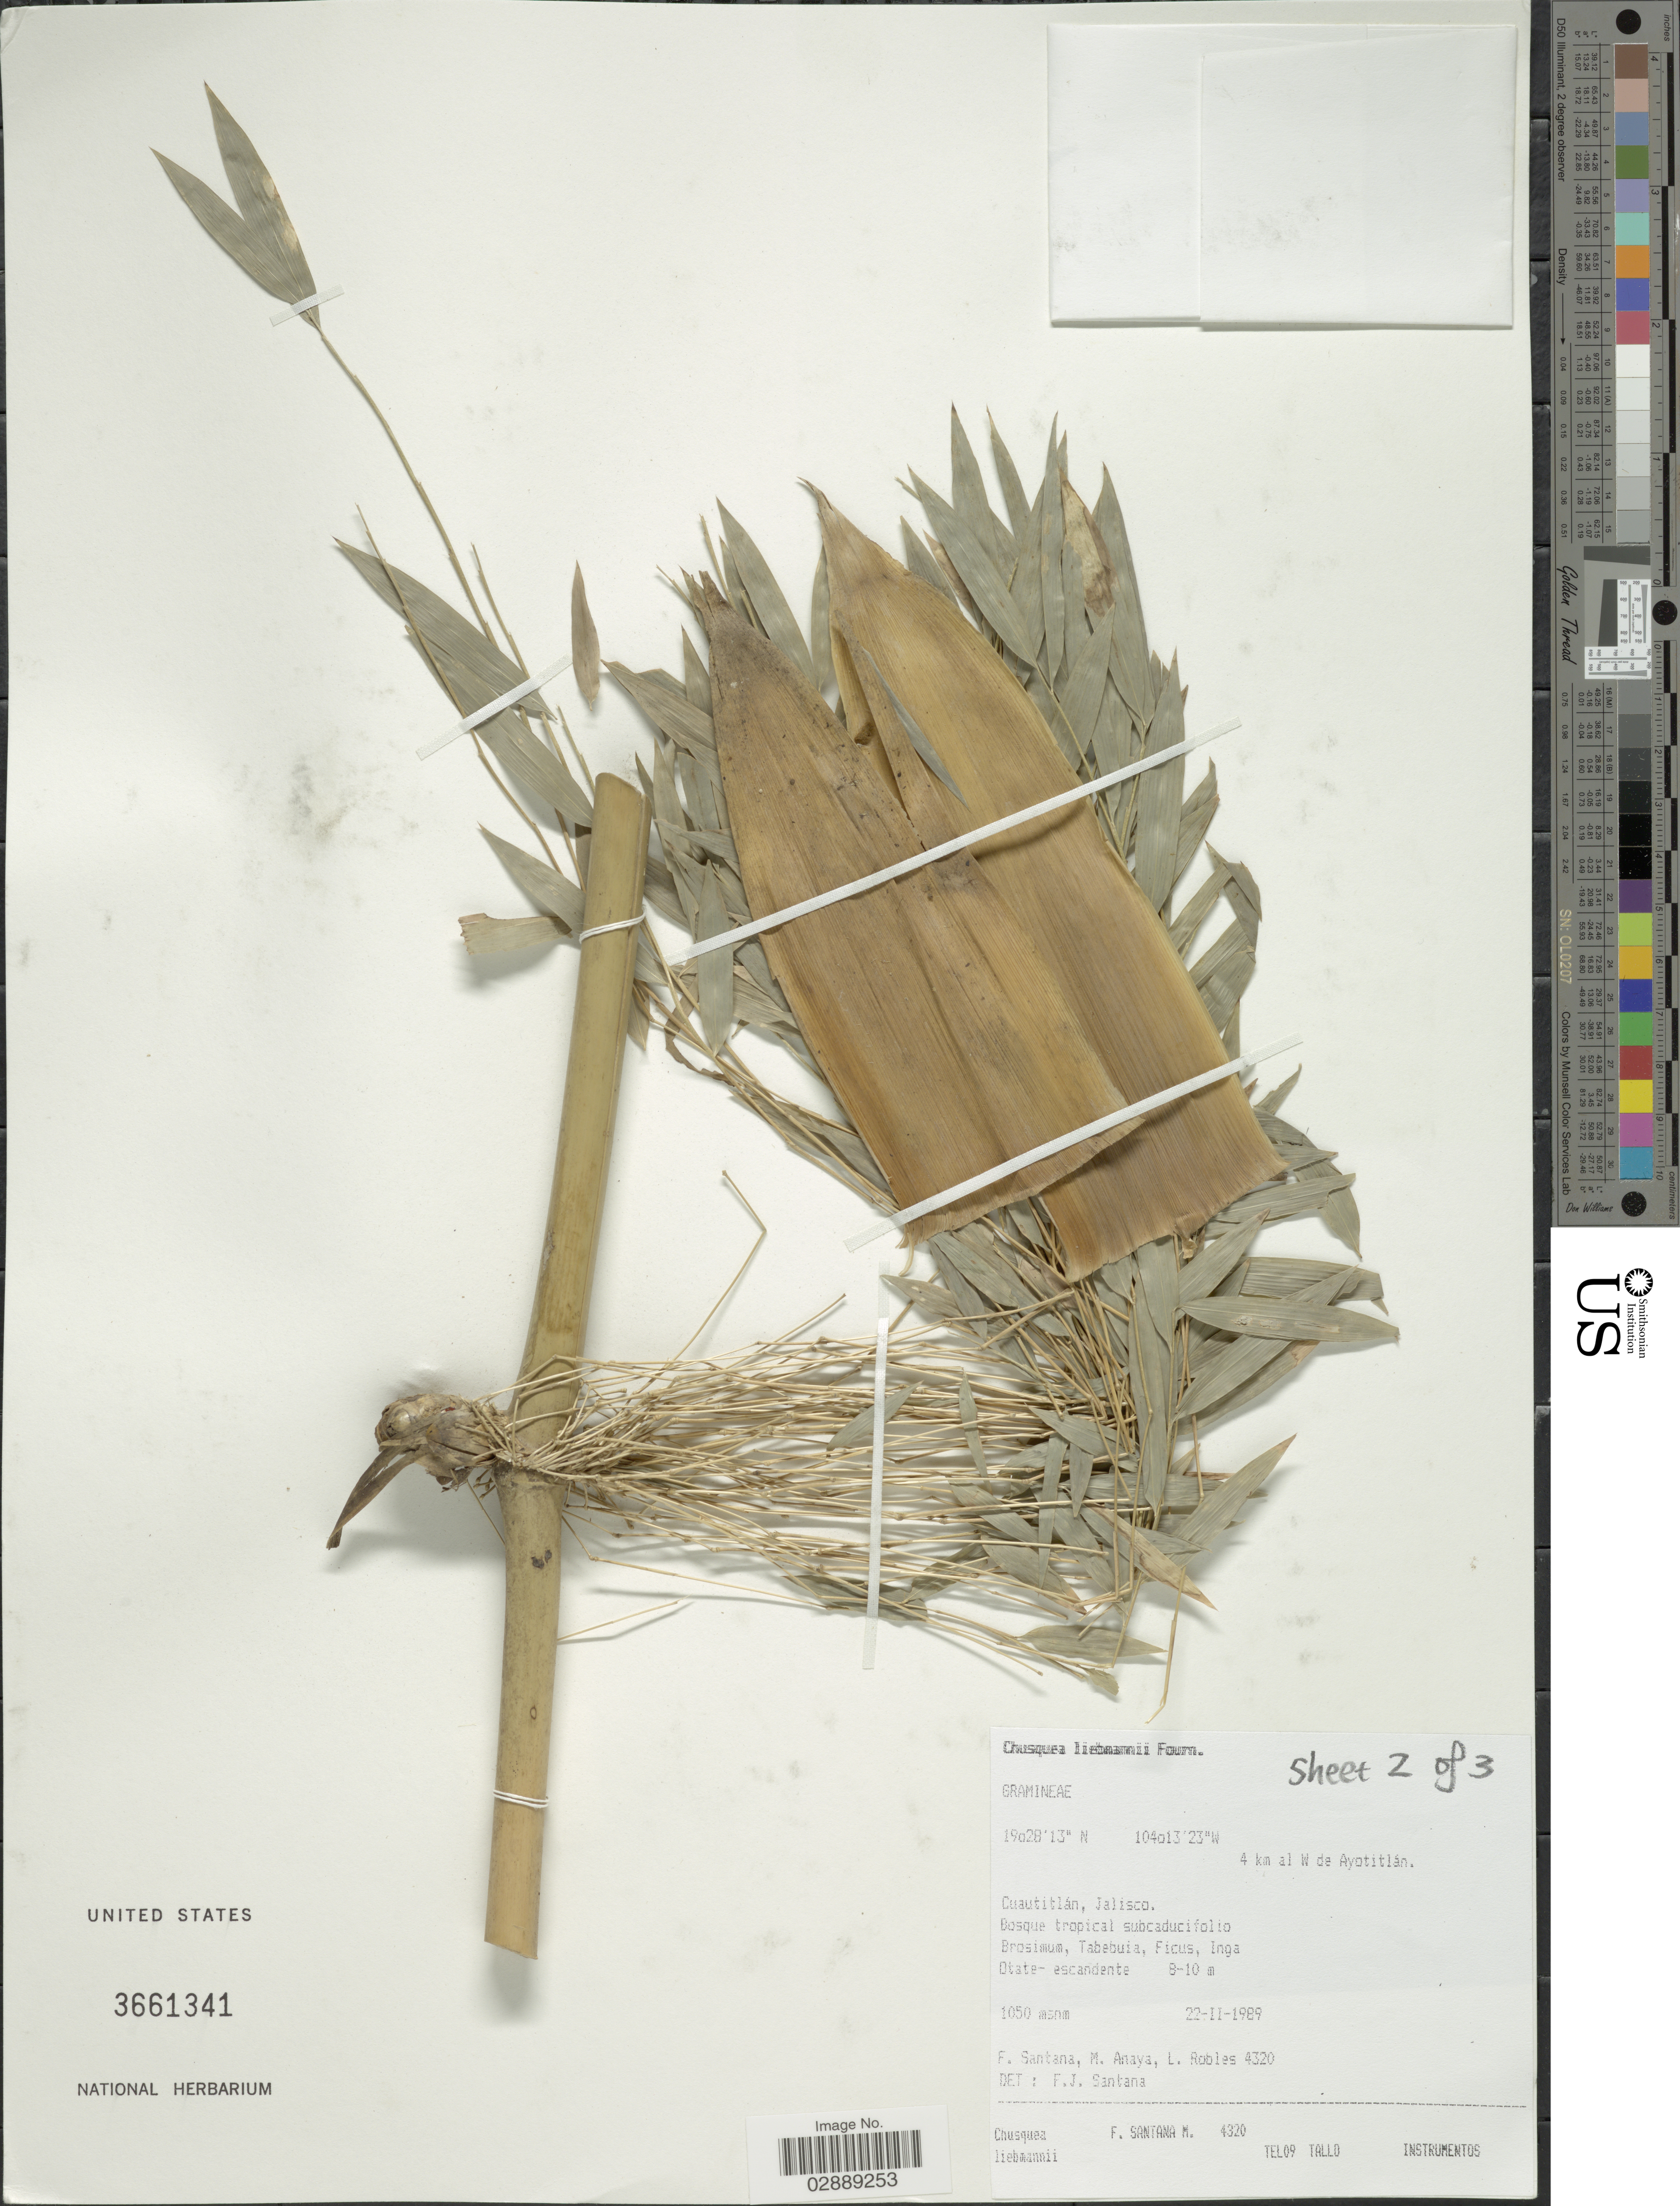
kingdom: Plantae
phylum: Tracheophyta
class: Liliopsida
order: Poales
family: Poaceae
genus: Chusquea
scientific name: Chusquea liebmannii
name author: E. Fourn.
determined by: Santana, F. J.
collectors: F. Santana et al.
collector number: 4320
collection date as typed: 22 II 1989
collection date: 1989-02-22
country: Mexico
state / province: Jalisco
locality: Cuautitlan, 4 km al W de Ayotitlan.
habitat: bosque tropical subcaducifolio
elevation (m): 1050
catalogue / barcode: US 3661341